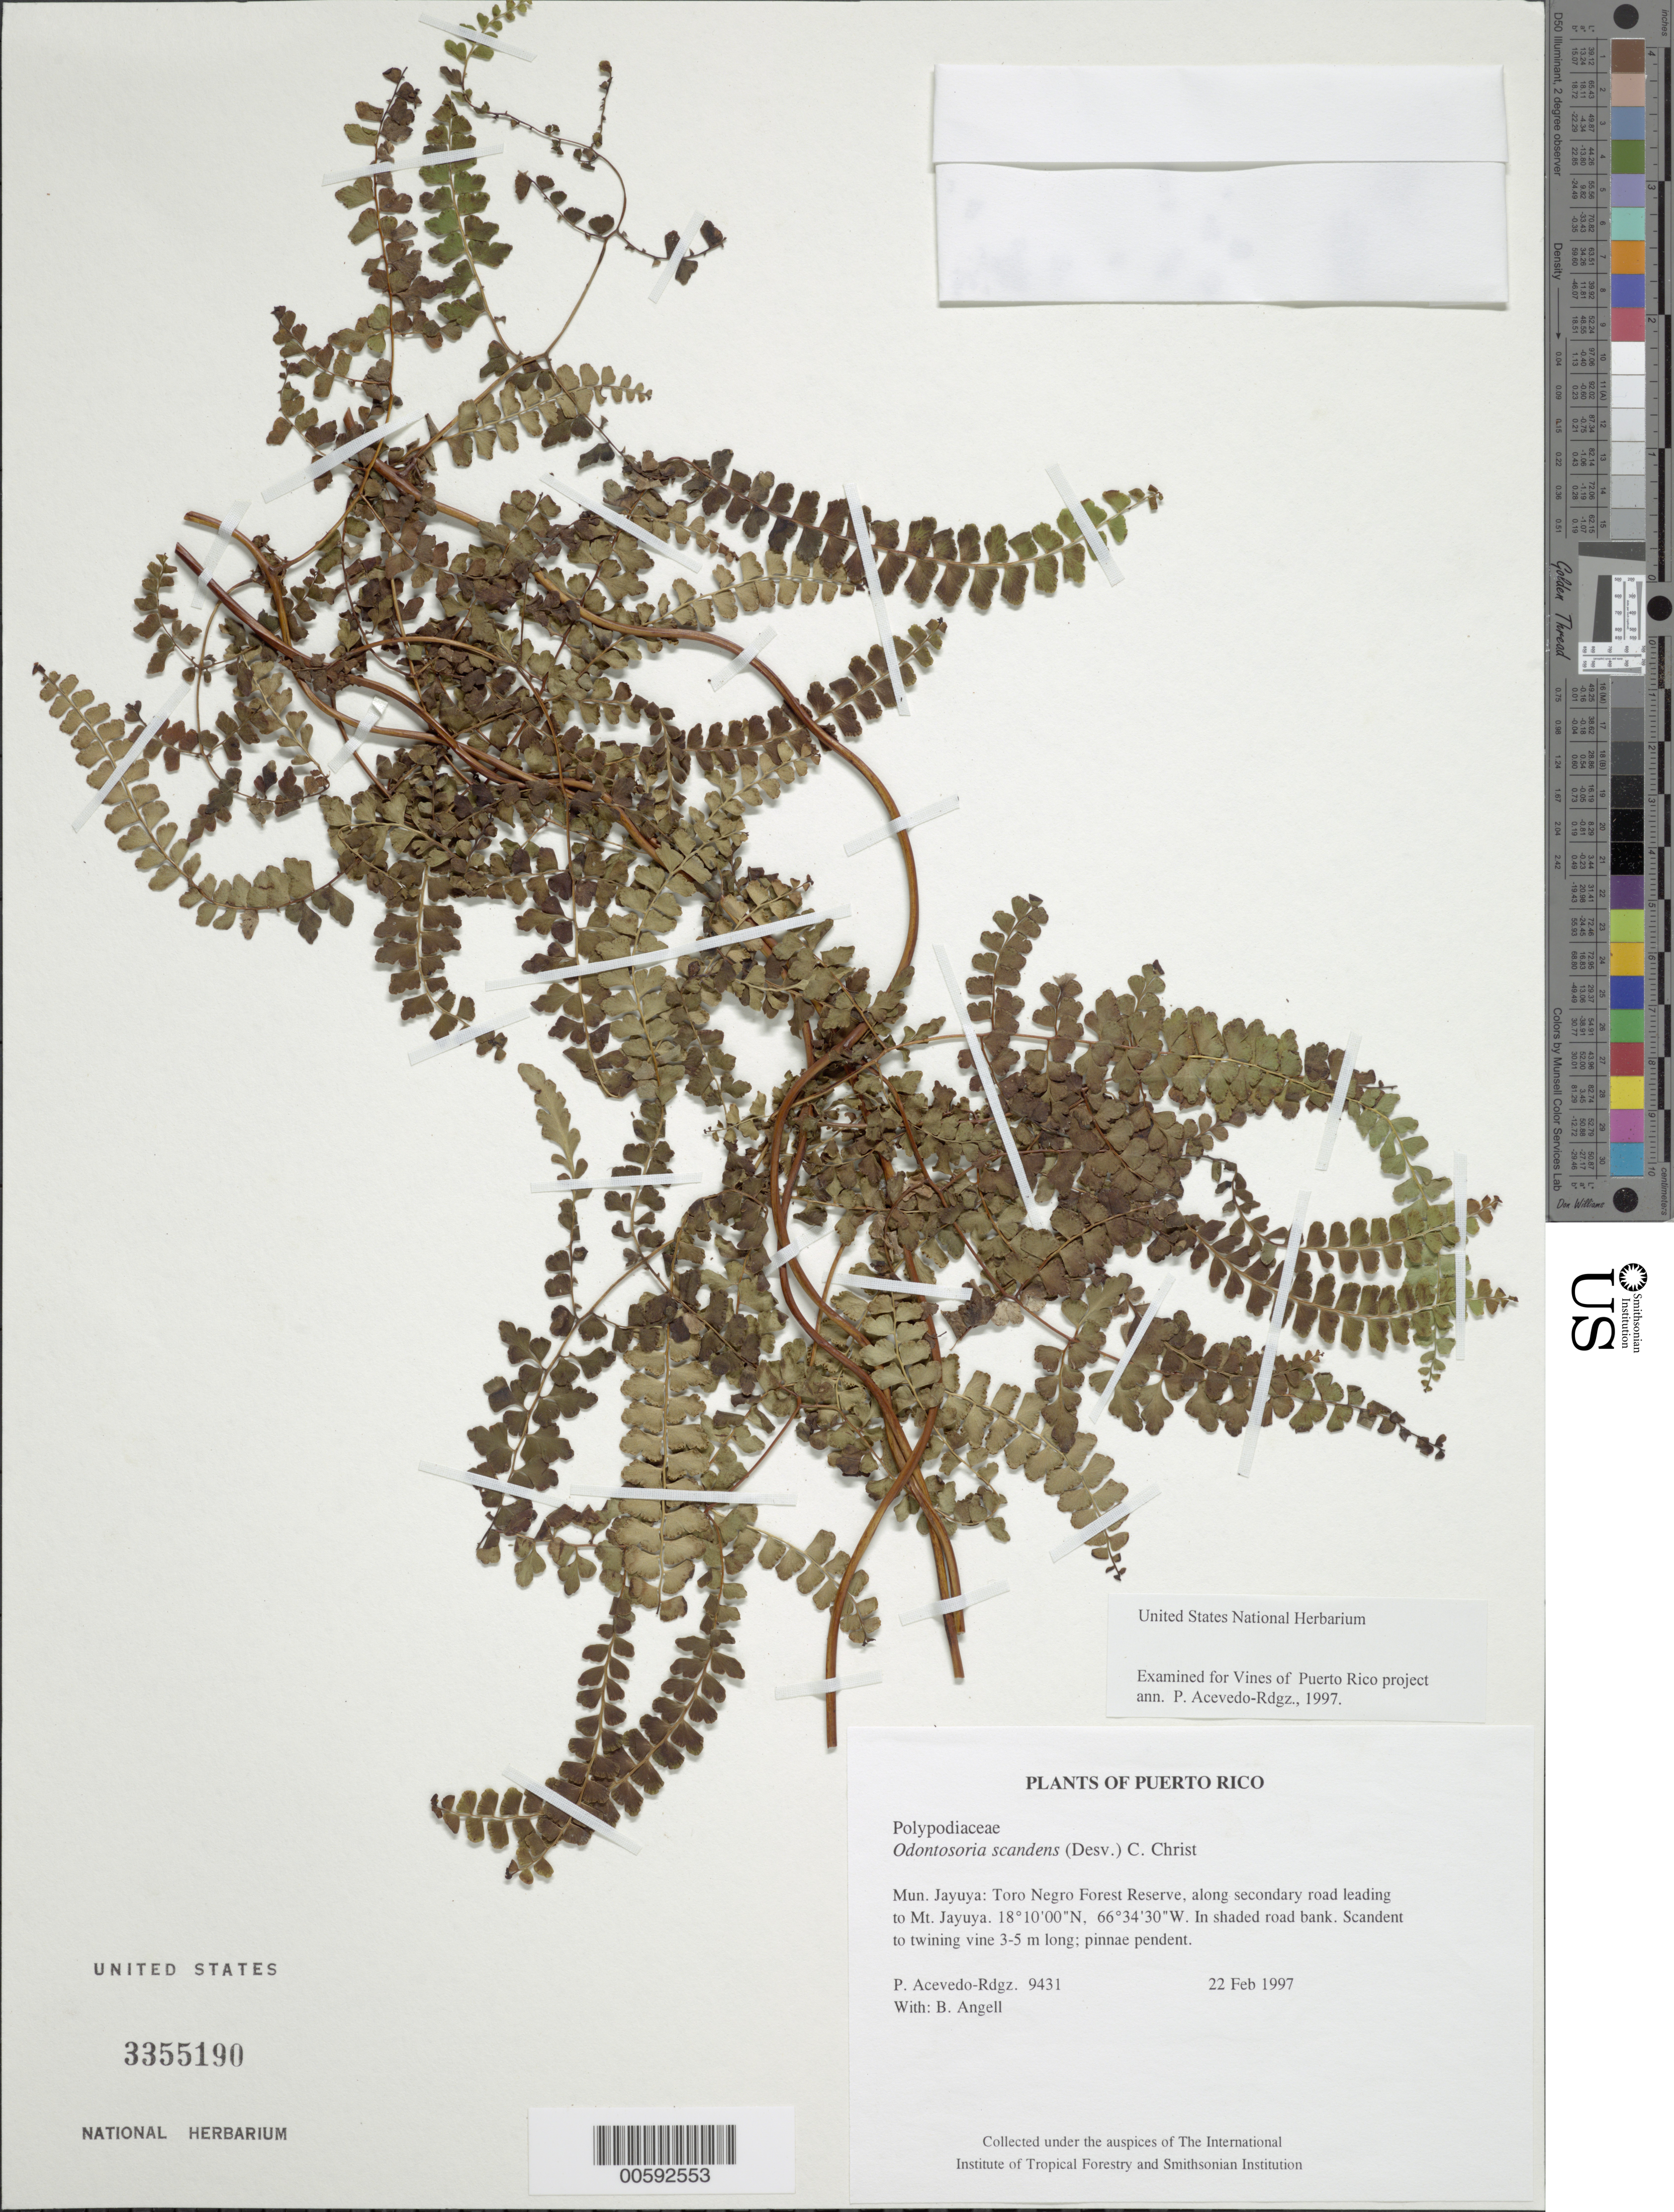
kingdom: Plantae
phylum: Tracheophyta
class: Polypodiopsida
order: Polypodiales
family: Lindsaeaceae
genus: Odontosoria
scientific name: Odontosoria scandens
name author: (Desv.) C. Chr.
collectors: P. Acevedo-Rodr. & Bobbi Angell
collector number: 9431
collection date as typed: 22 Feb 1997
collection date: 1997-02-22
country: Puerto Rico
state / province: Jayuya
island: Puerto Rico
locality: Jayuya: Toro Negro Forest Reserve, along secondary road leading to Mt. Jayuya.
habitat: In shaded road bank.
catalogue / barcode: US 3355190